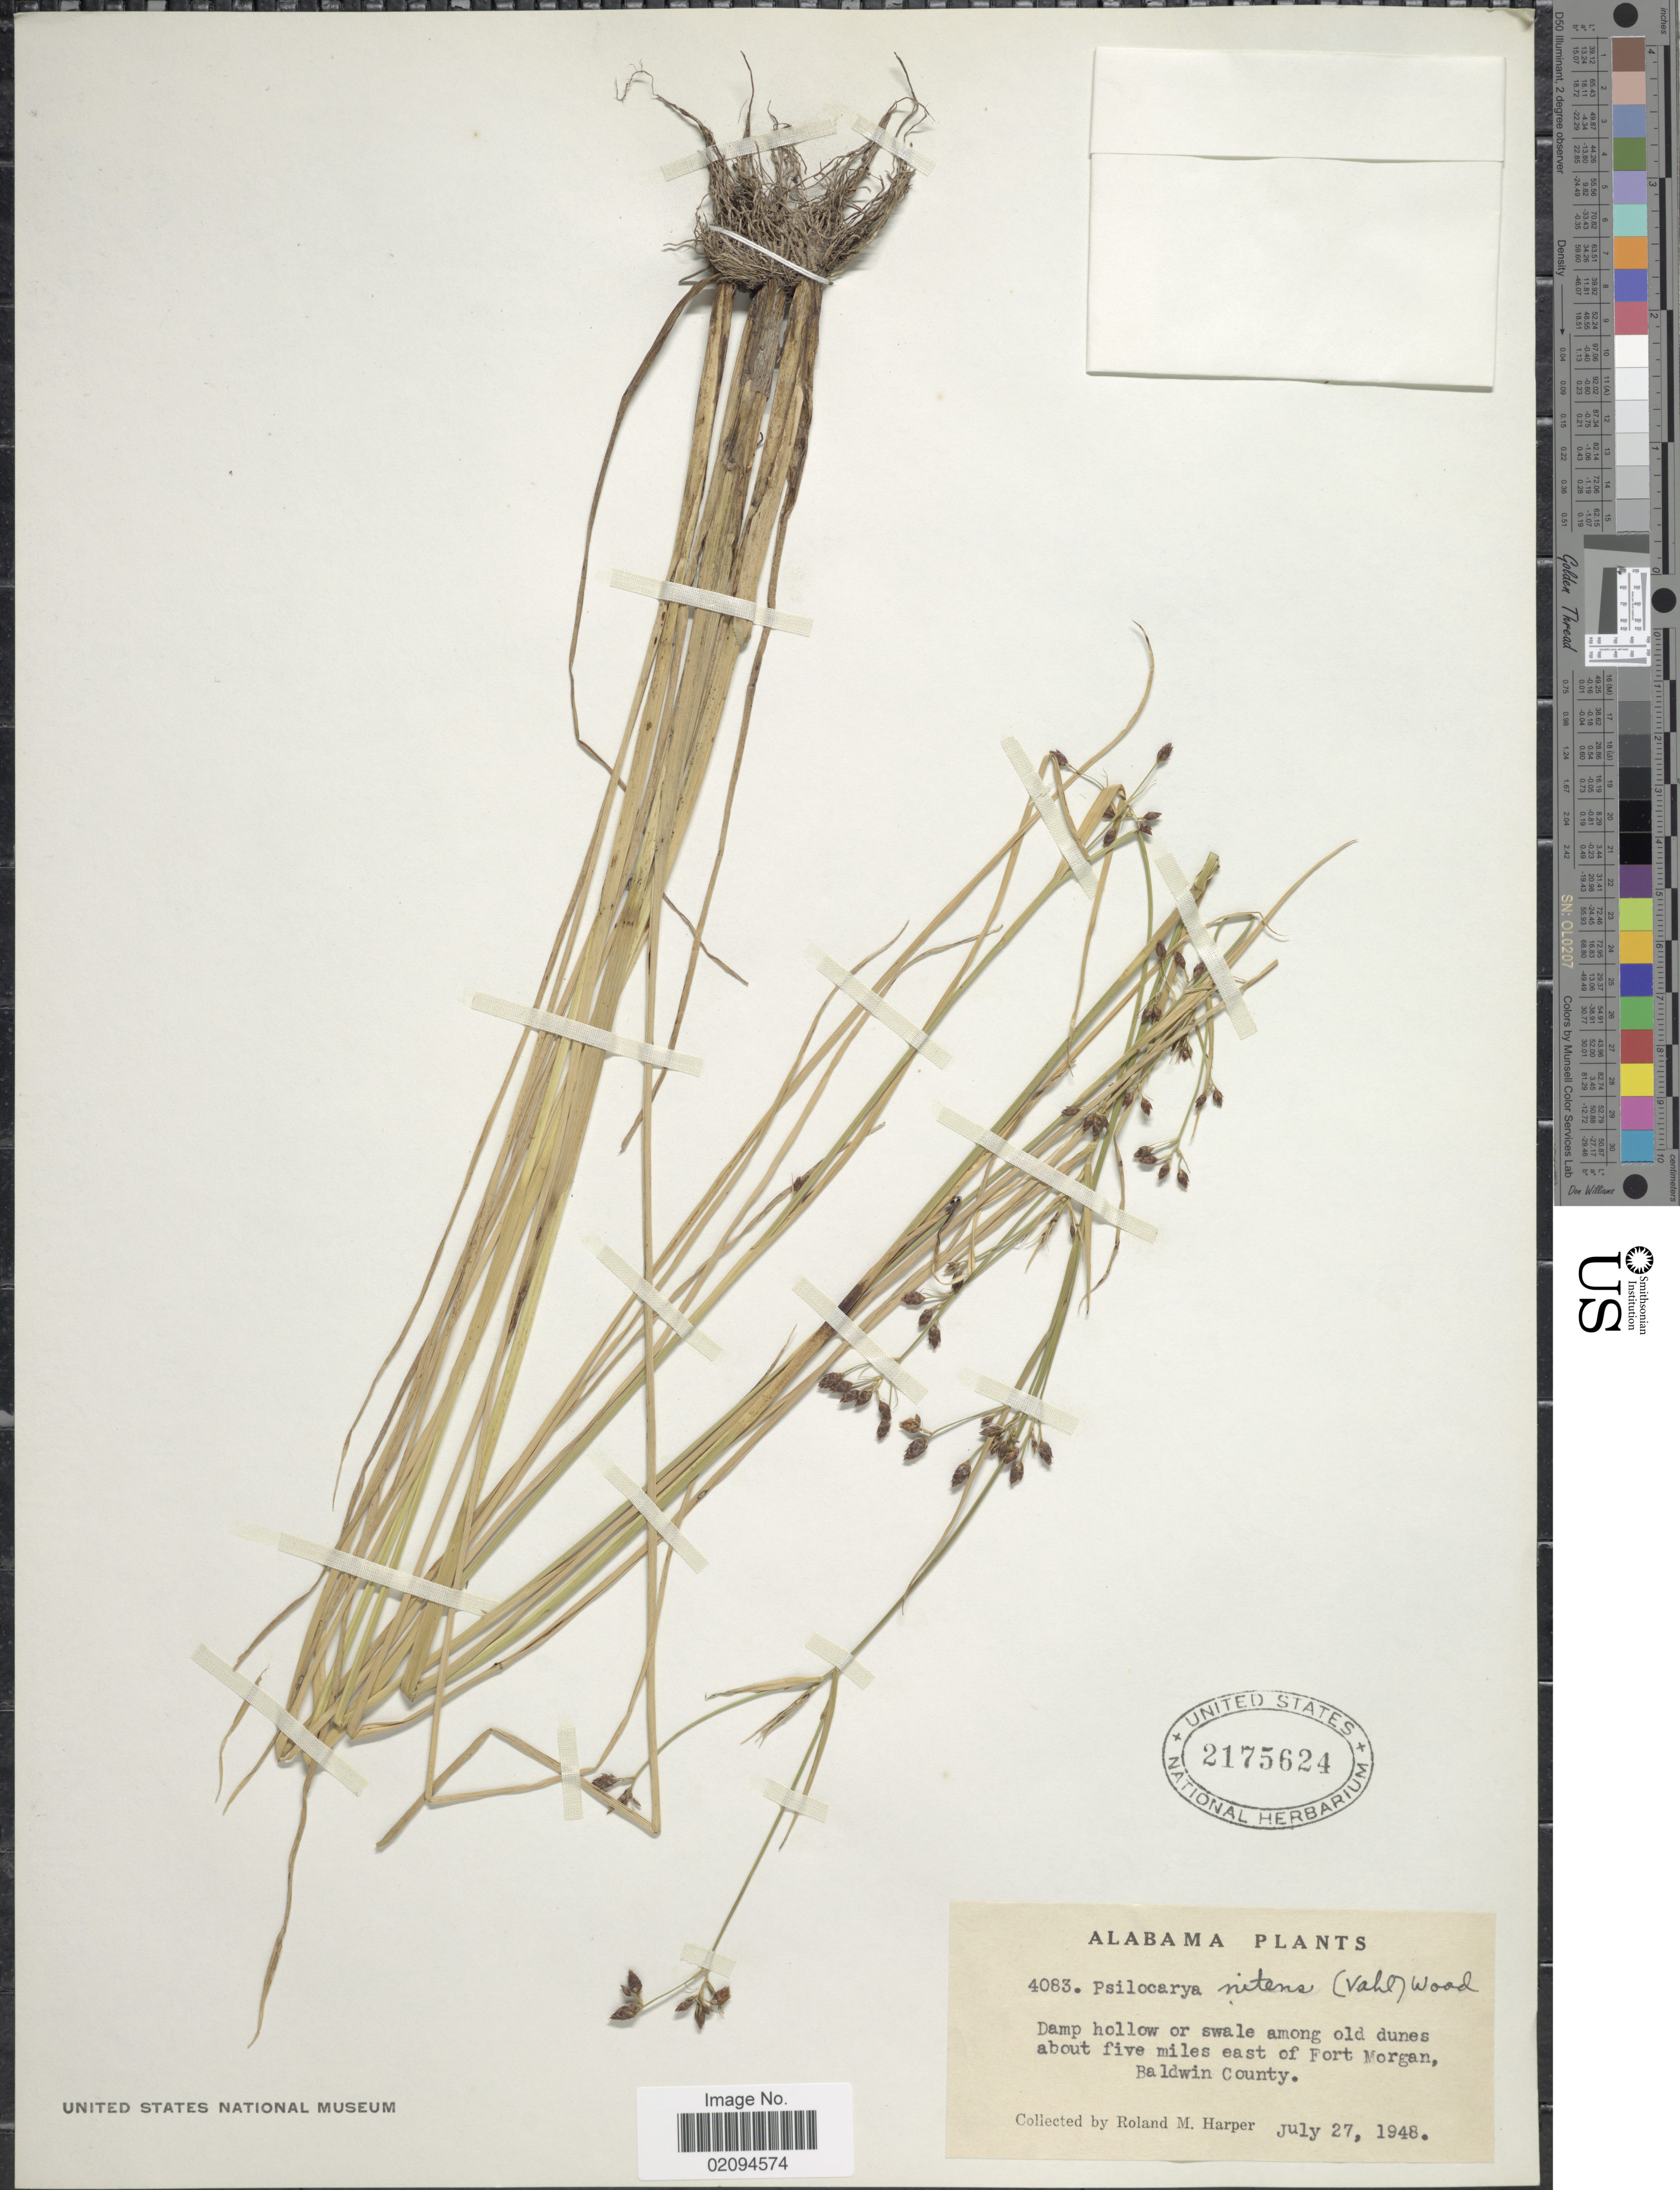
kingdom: Plantae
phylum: Tracheophyta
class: Liliopsida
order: Poales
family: Cyperaceae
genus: Rhynchospora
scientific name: Rhynchospora nitens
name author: (Vahl) A. Gray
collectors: R. M. Harper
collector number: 4083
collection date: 1948-07-27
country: United States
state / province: Alabama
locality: Damp hollow or swale among old dunes about five miles east of Fort Morgan, Baldwin County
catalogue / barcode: US 2175624